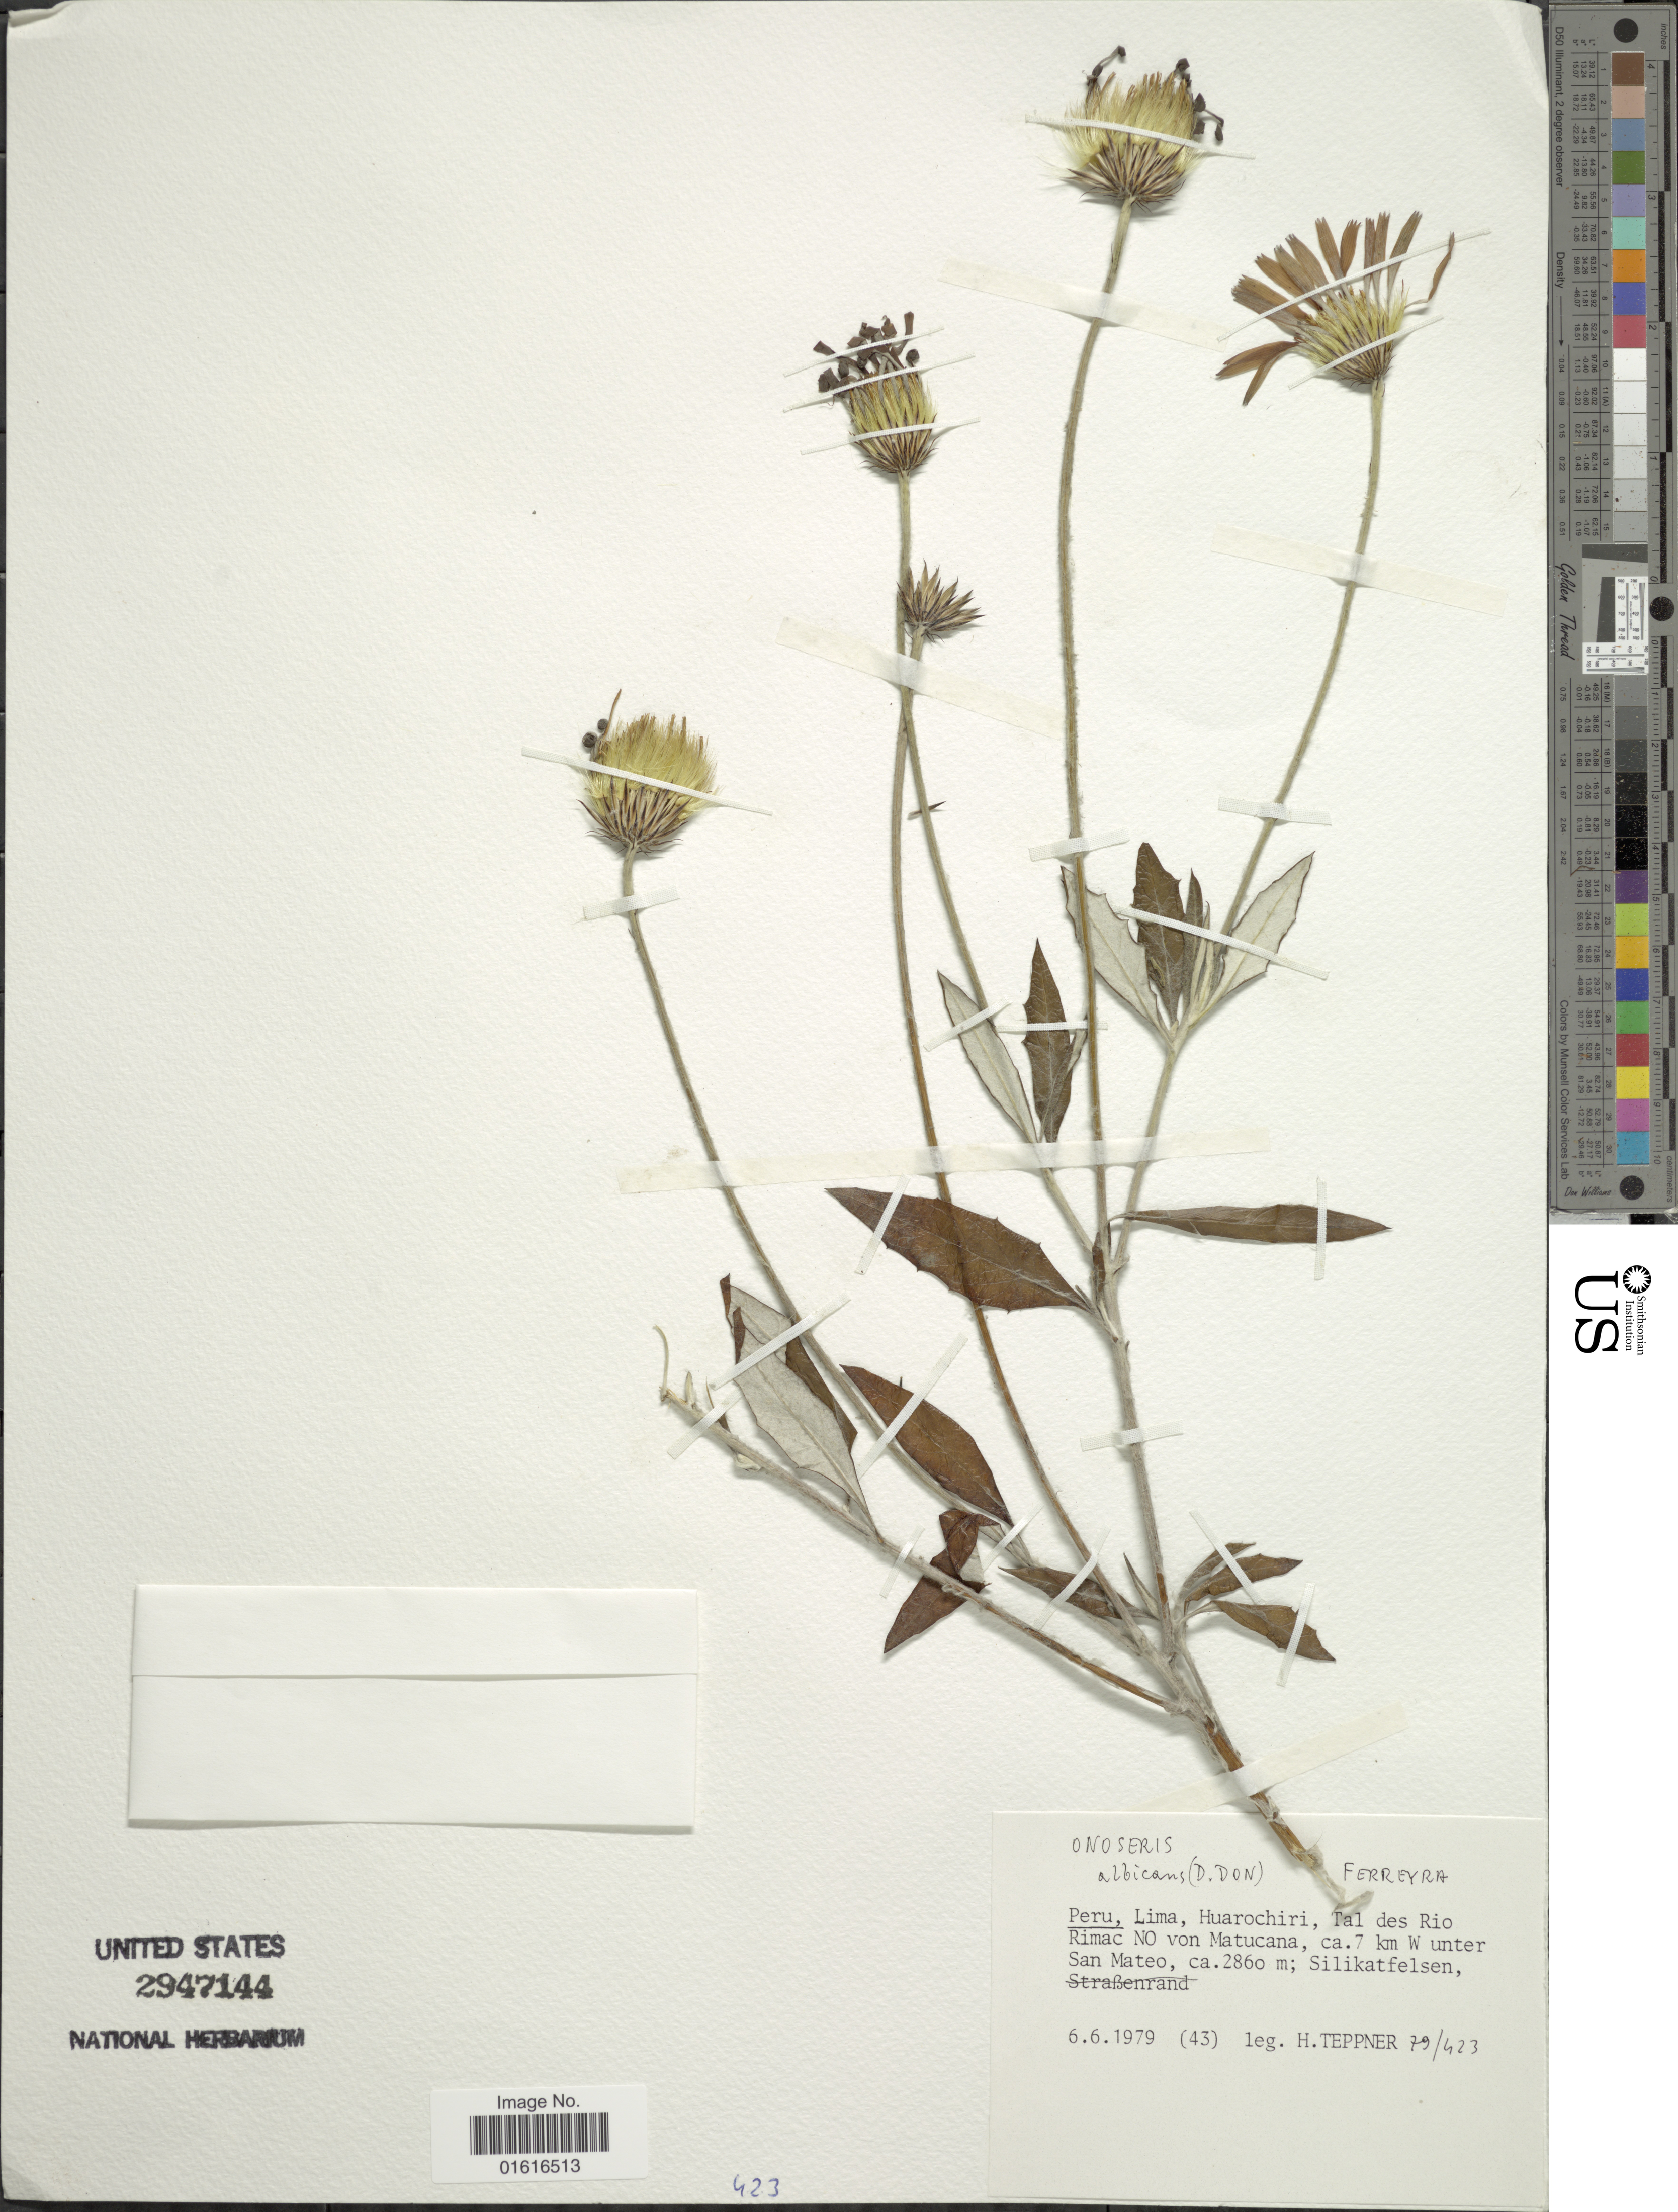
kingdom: Plantae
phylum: Tracheophyta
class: Magnoliopsida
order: Asterales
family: Asteraceae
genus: Onoseris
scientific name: Onoseris albicans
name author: (D. Don) Ferreyra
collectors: H. Teppner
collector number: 79/423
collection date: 1979-06-06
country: Peru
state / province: Lima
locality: Huarochiri, Tal des Rio Rimax NO von Matucana, ca. 7 km W unter San Mateo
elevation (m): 2860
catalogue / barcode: US 2947144